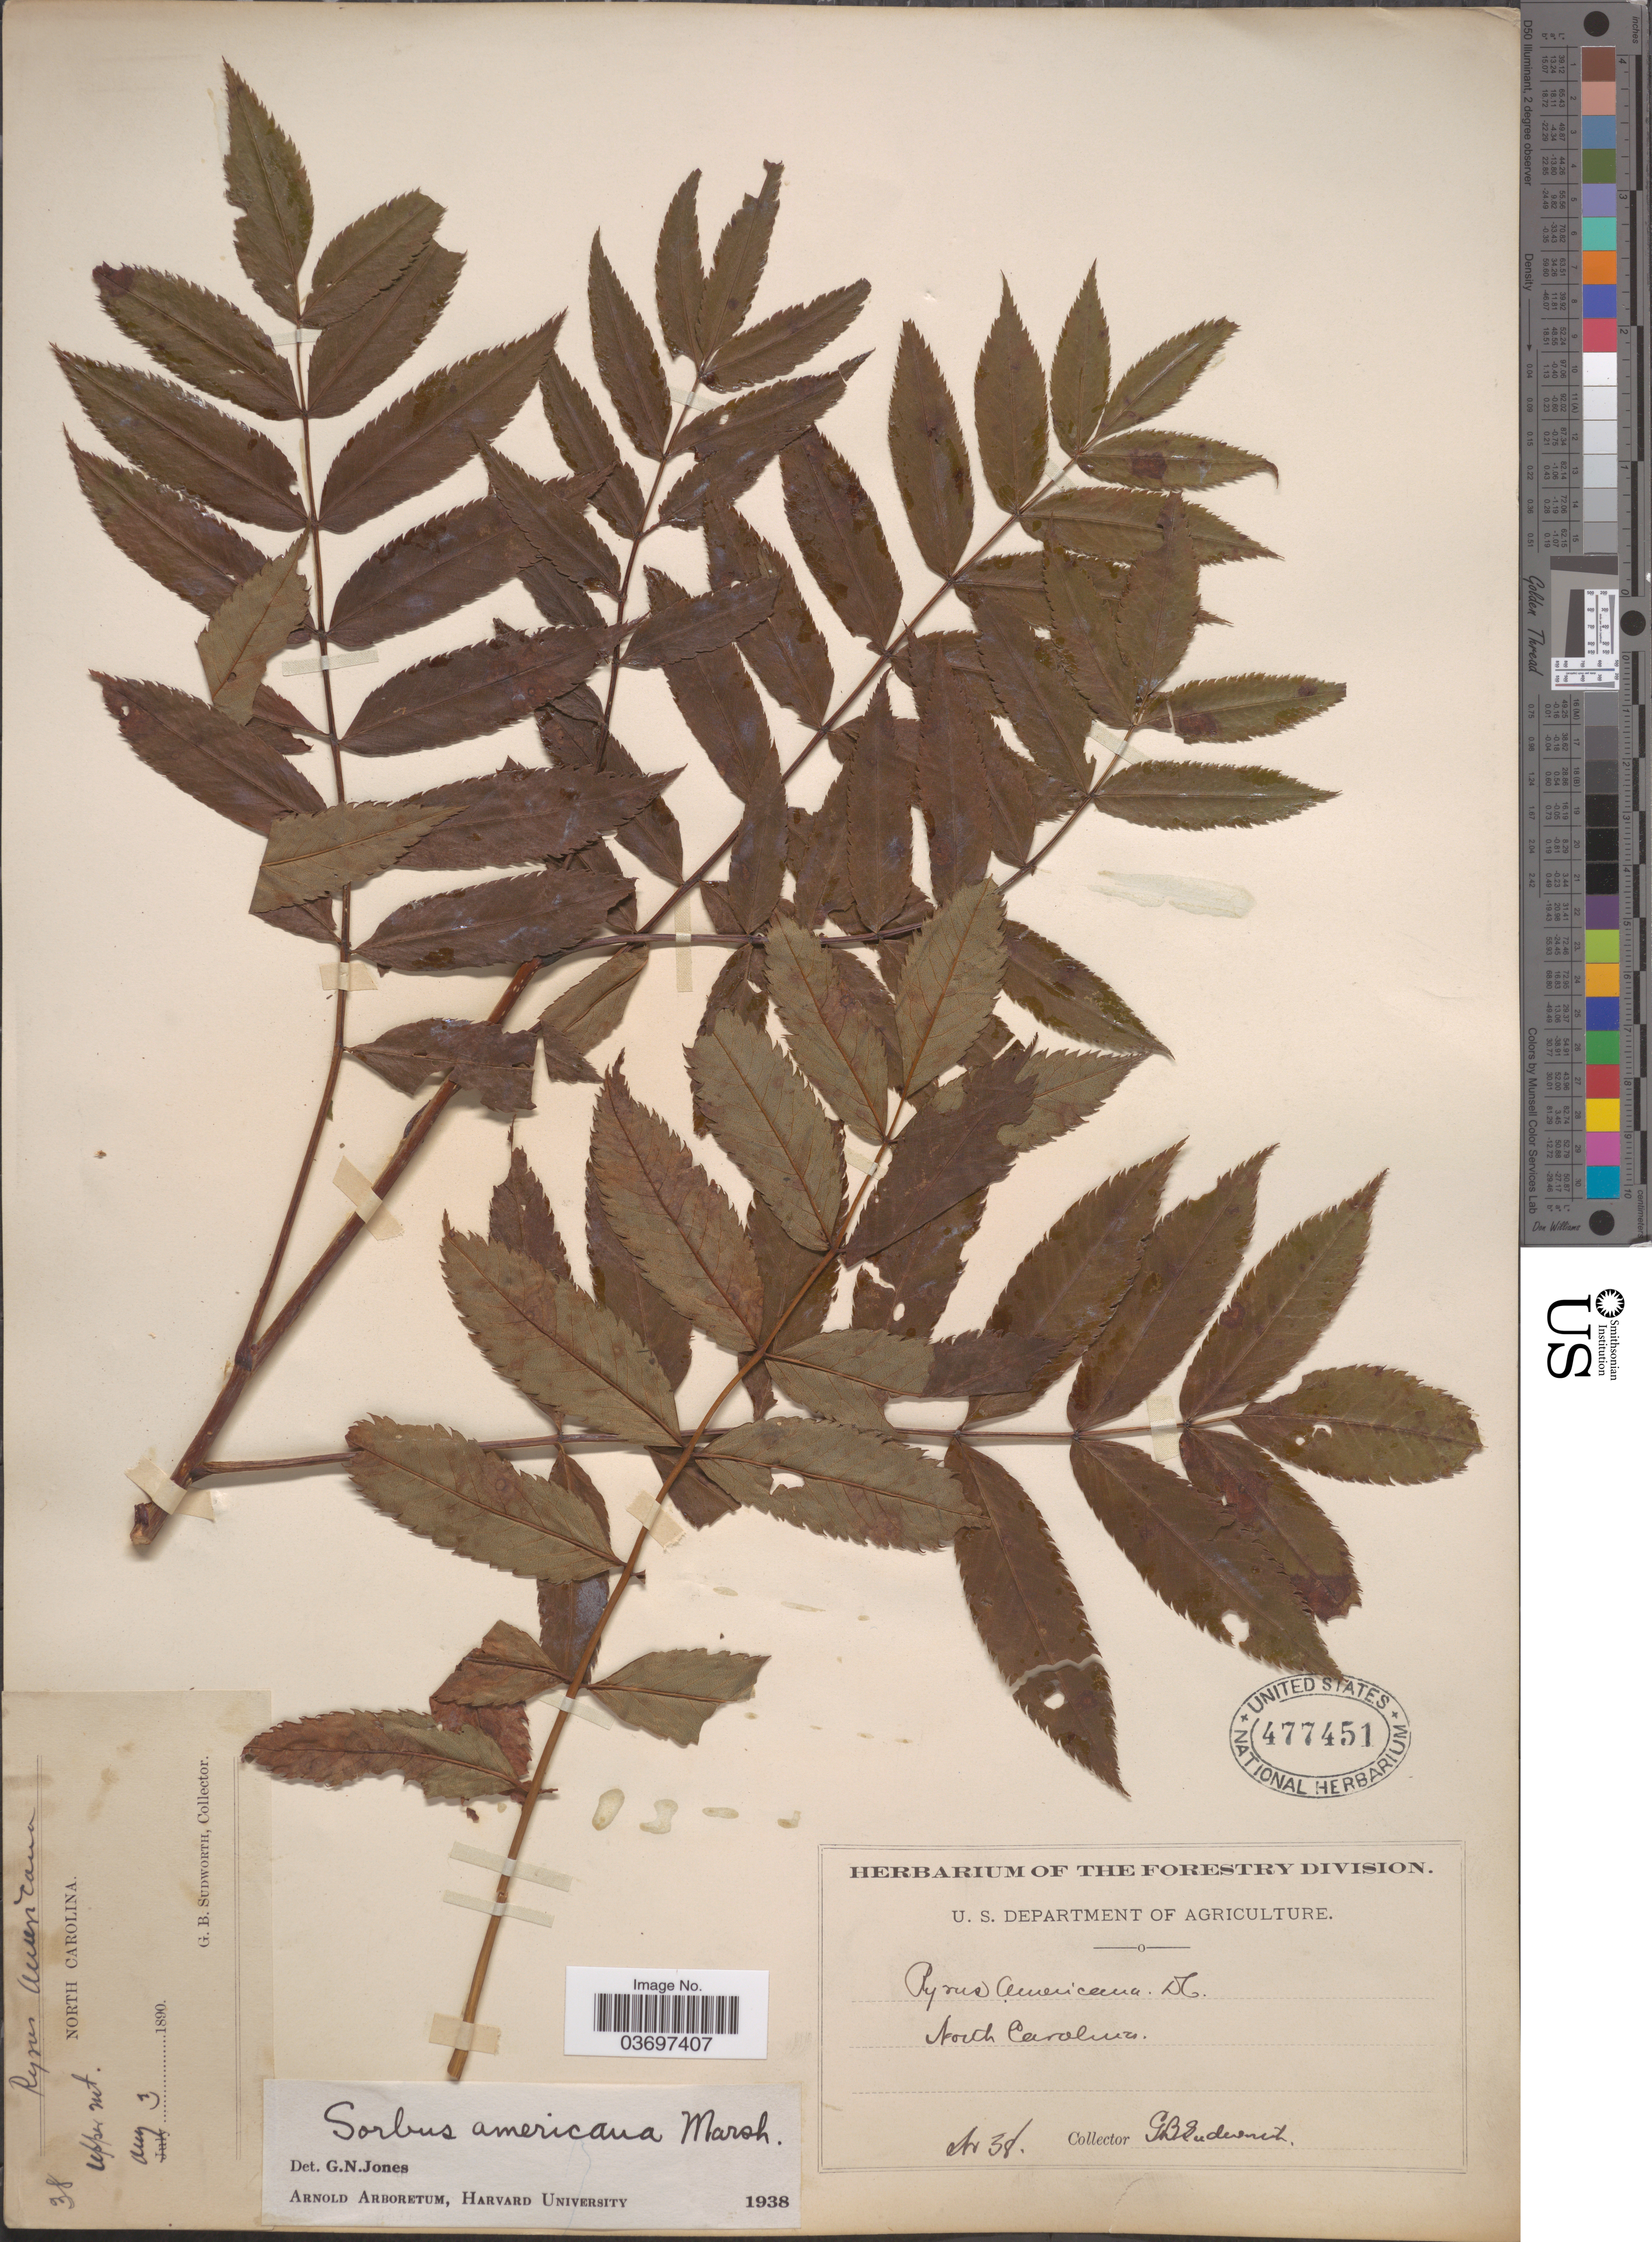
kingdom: Plantae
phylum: Tracheophyta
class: Magnoliopsida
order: Rosales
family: Rosaceae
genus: Sorbus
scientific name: Sorbus americana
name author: Marshall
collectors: G. B. Sudworth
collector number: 38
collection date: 1890-08-03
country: United States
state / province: North Carolina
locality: Upper Mt.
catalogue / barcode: US 477451